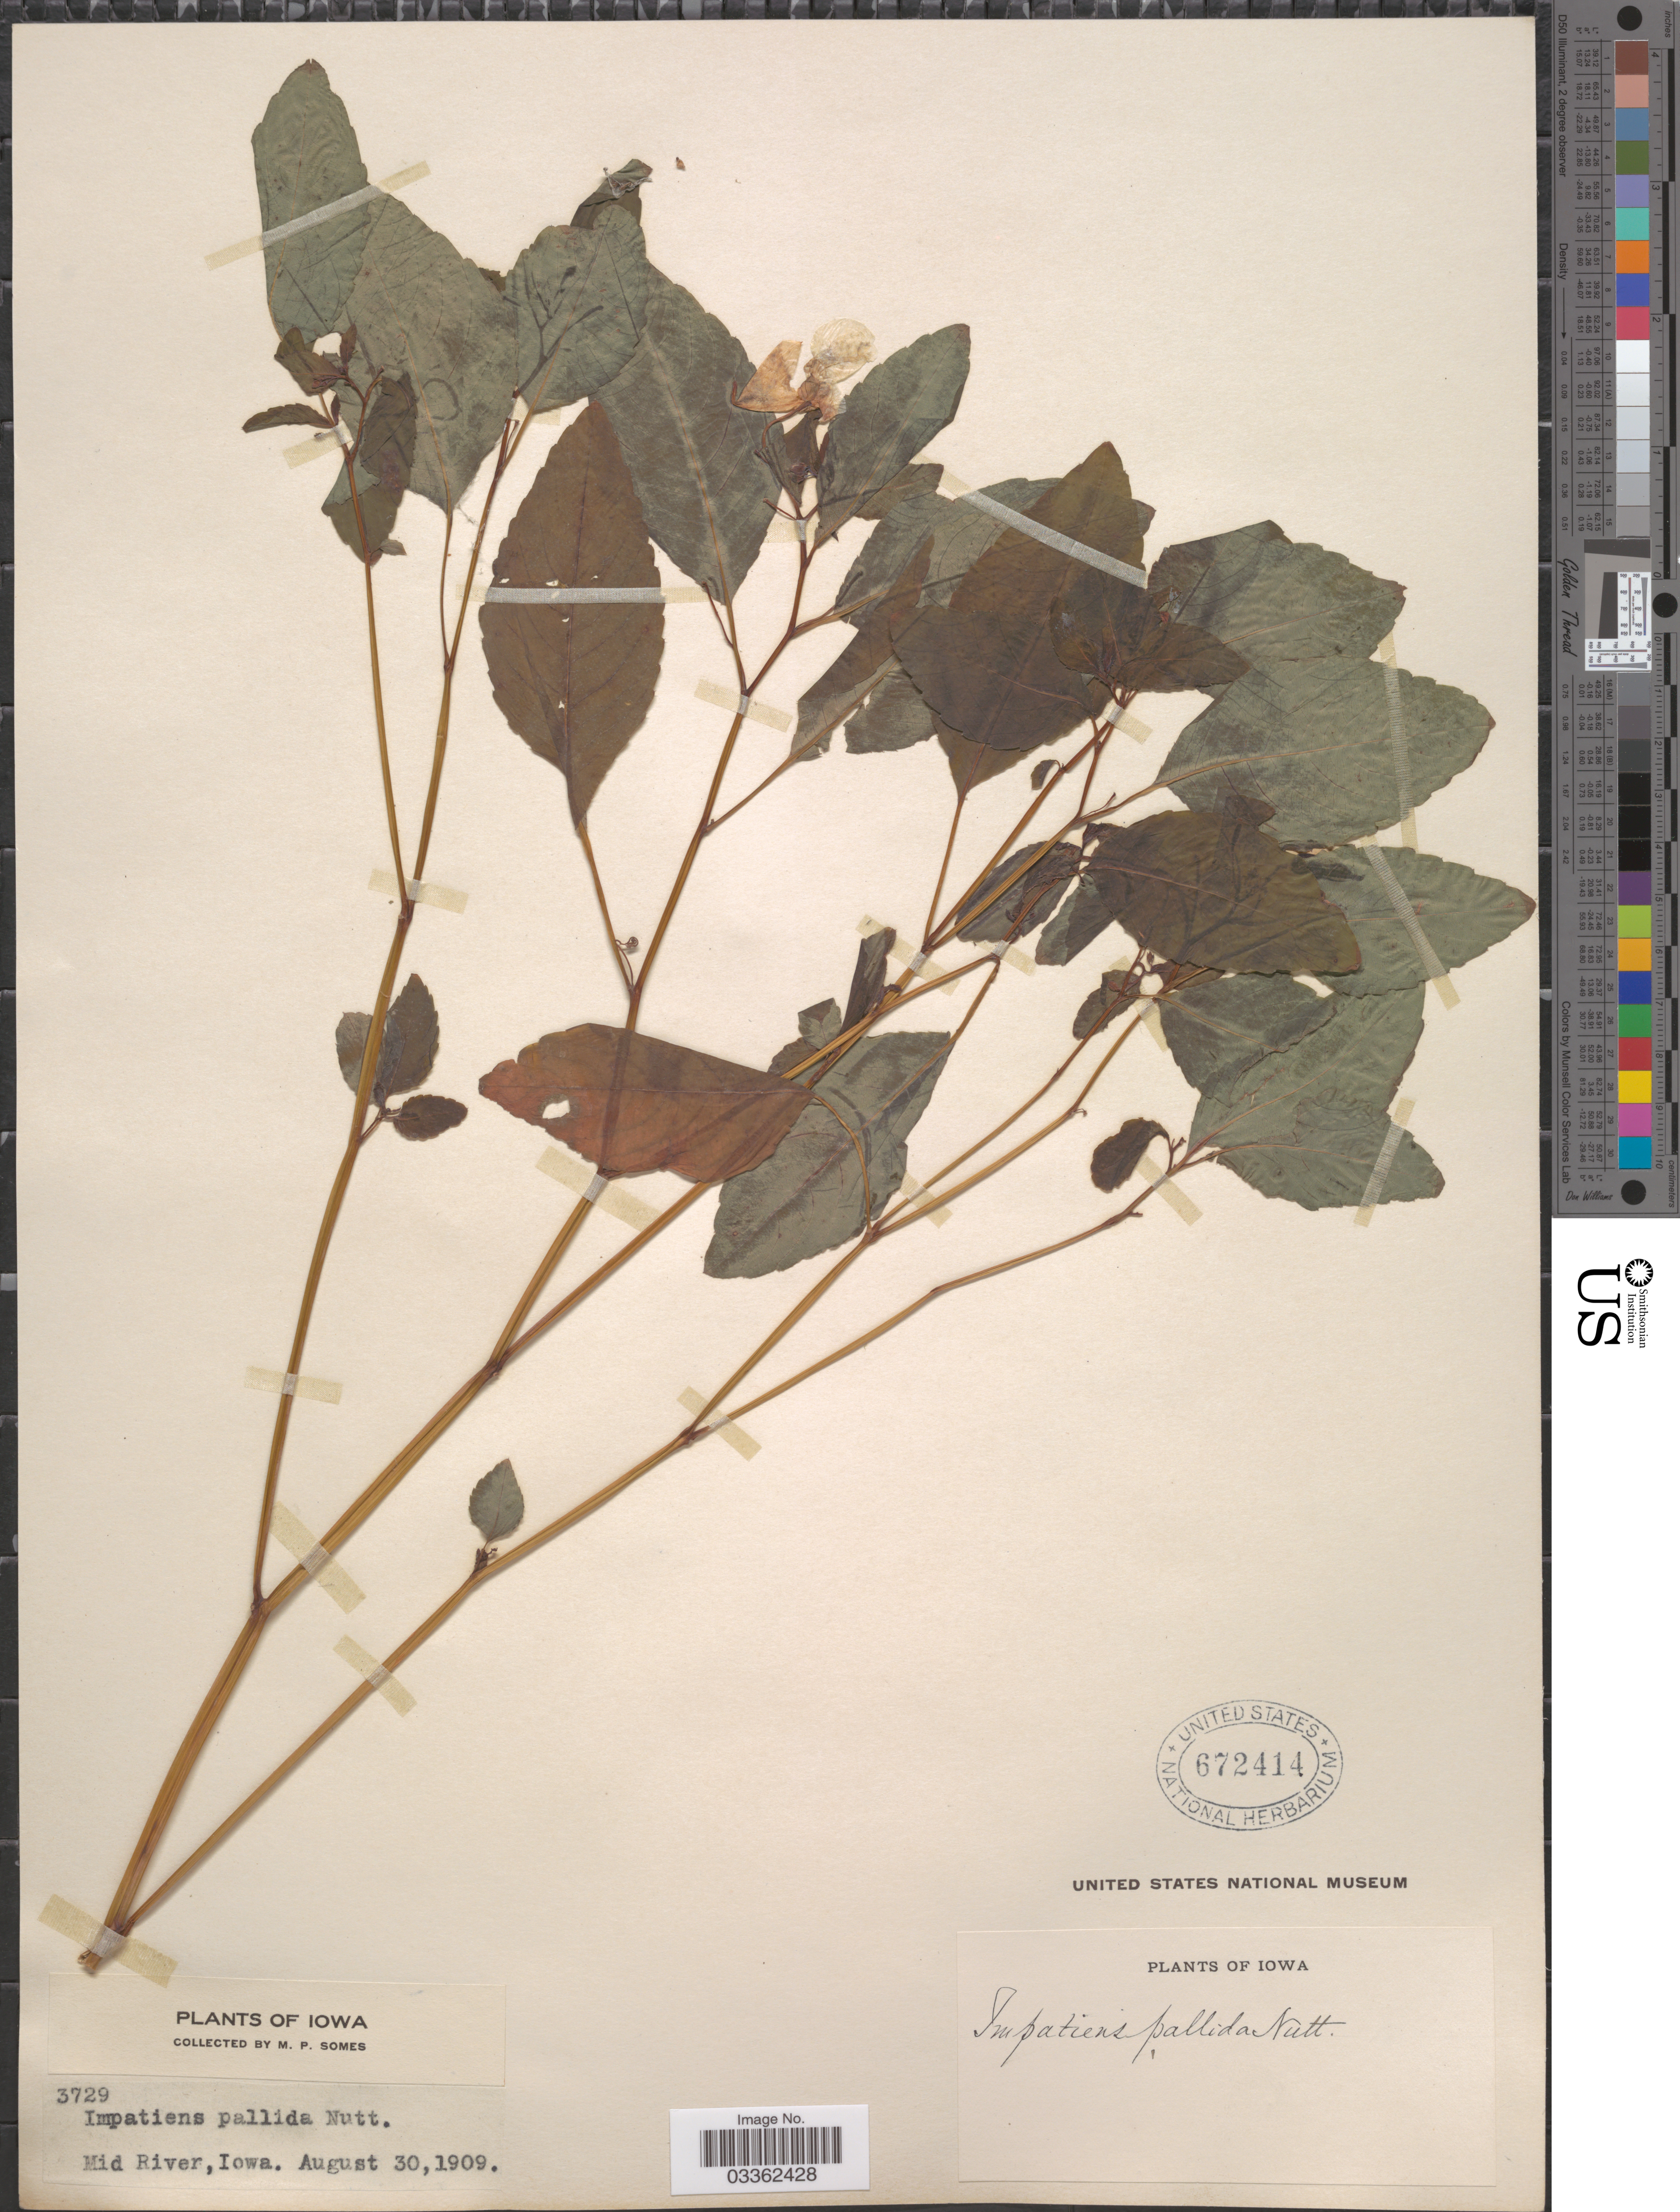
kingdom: Plantae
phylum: Tracheophyta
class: Magnoliopsida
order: Ericales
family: Balsaminaceae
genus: Impatiens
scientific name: Impatiens pallida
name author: Nutt.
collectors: M. Somes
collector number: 3729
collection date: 1909-08-30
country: United States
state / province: Iowa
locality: Mid River.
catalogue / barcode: US 672414